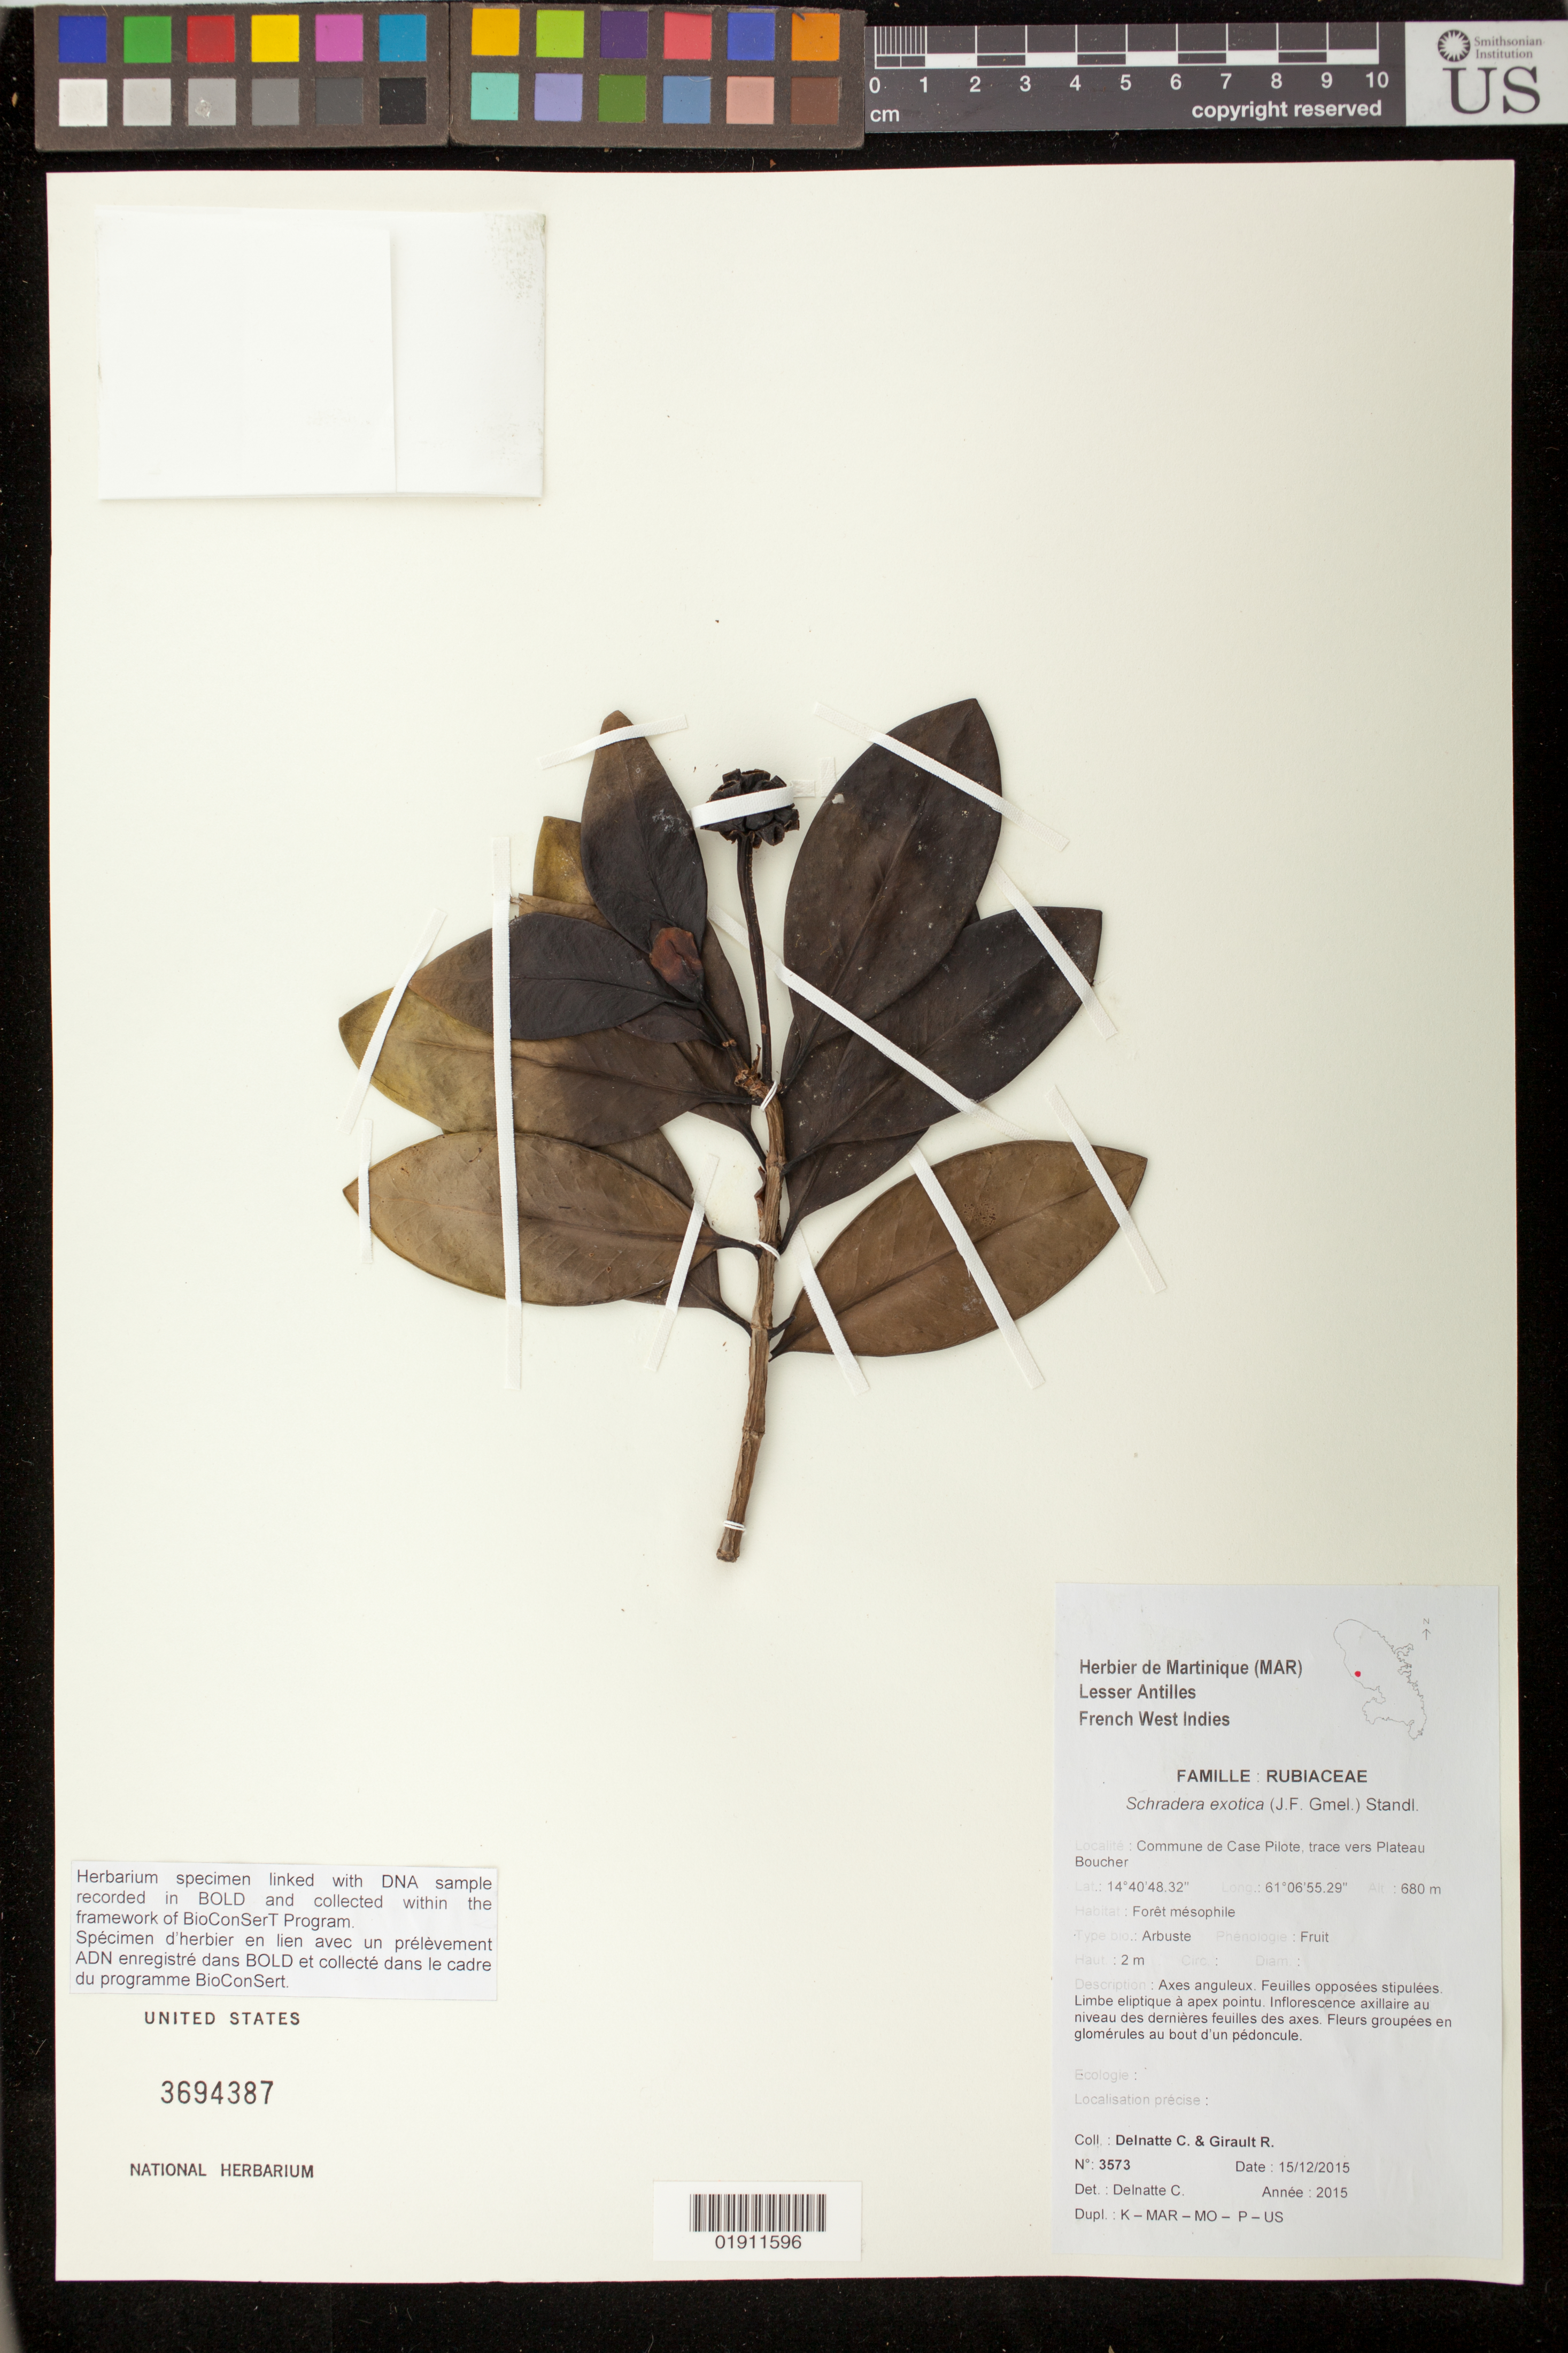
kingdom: Plantae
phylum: Tracheophyta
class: Magnoliopsida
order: Gentianales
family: Rubiaceae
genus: Schradera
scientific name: Schradera exotica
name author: (J.F. Gmel.) Standl.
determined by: Delnatte, C.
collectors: C. Delnatte & R. Girault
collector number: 3573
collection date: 2015-12-15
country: Martinique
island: Martinique I.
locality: Commune de Case Pilote, trace vers Plateau Boucher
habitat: Forêt mésophile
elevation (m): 680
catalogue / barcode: US 3694387